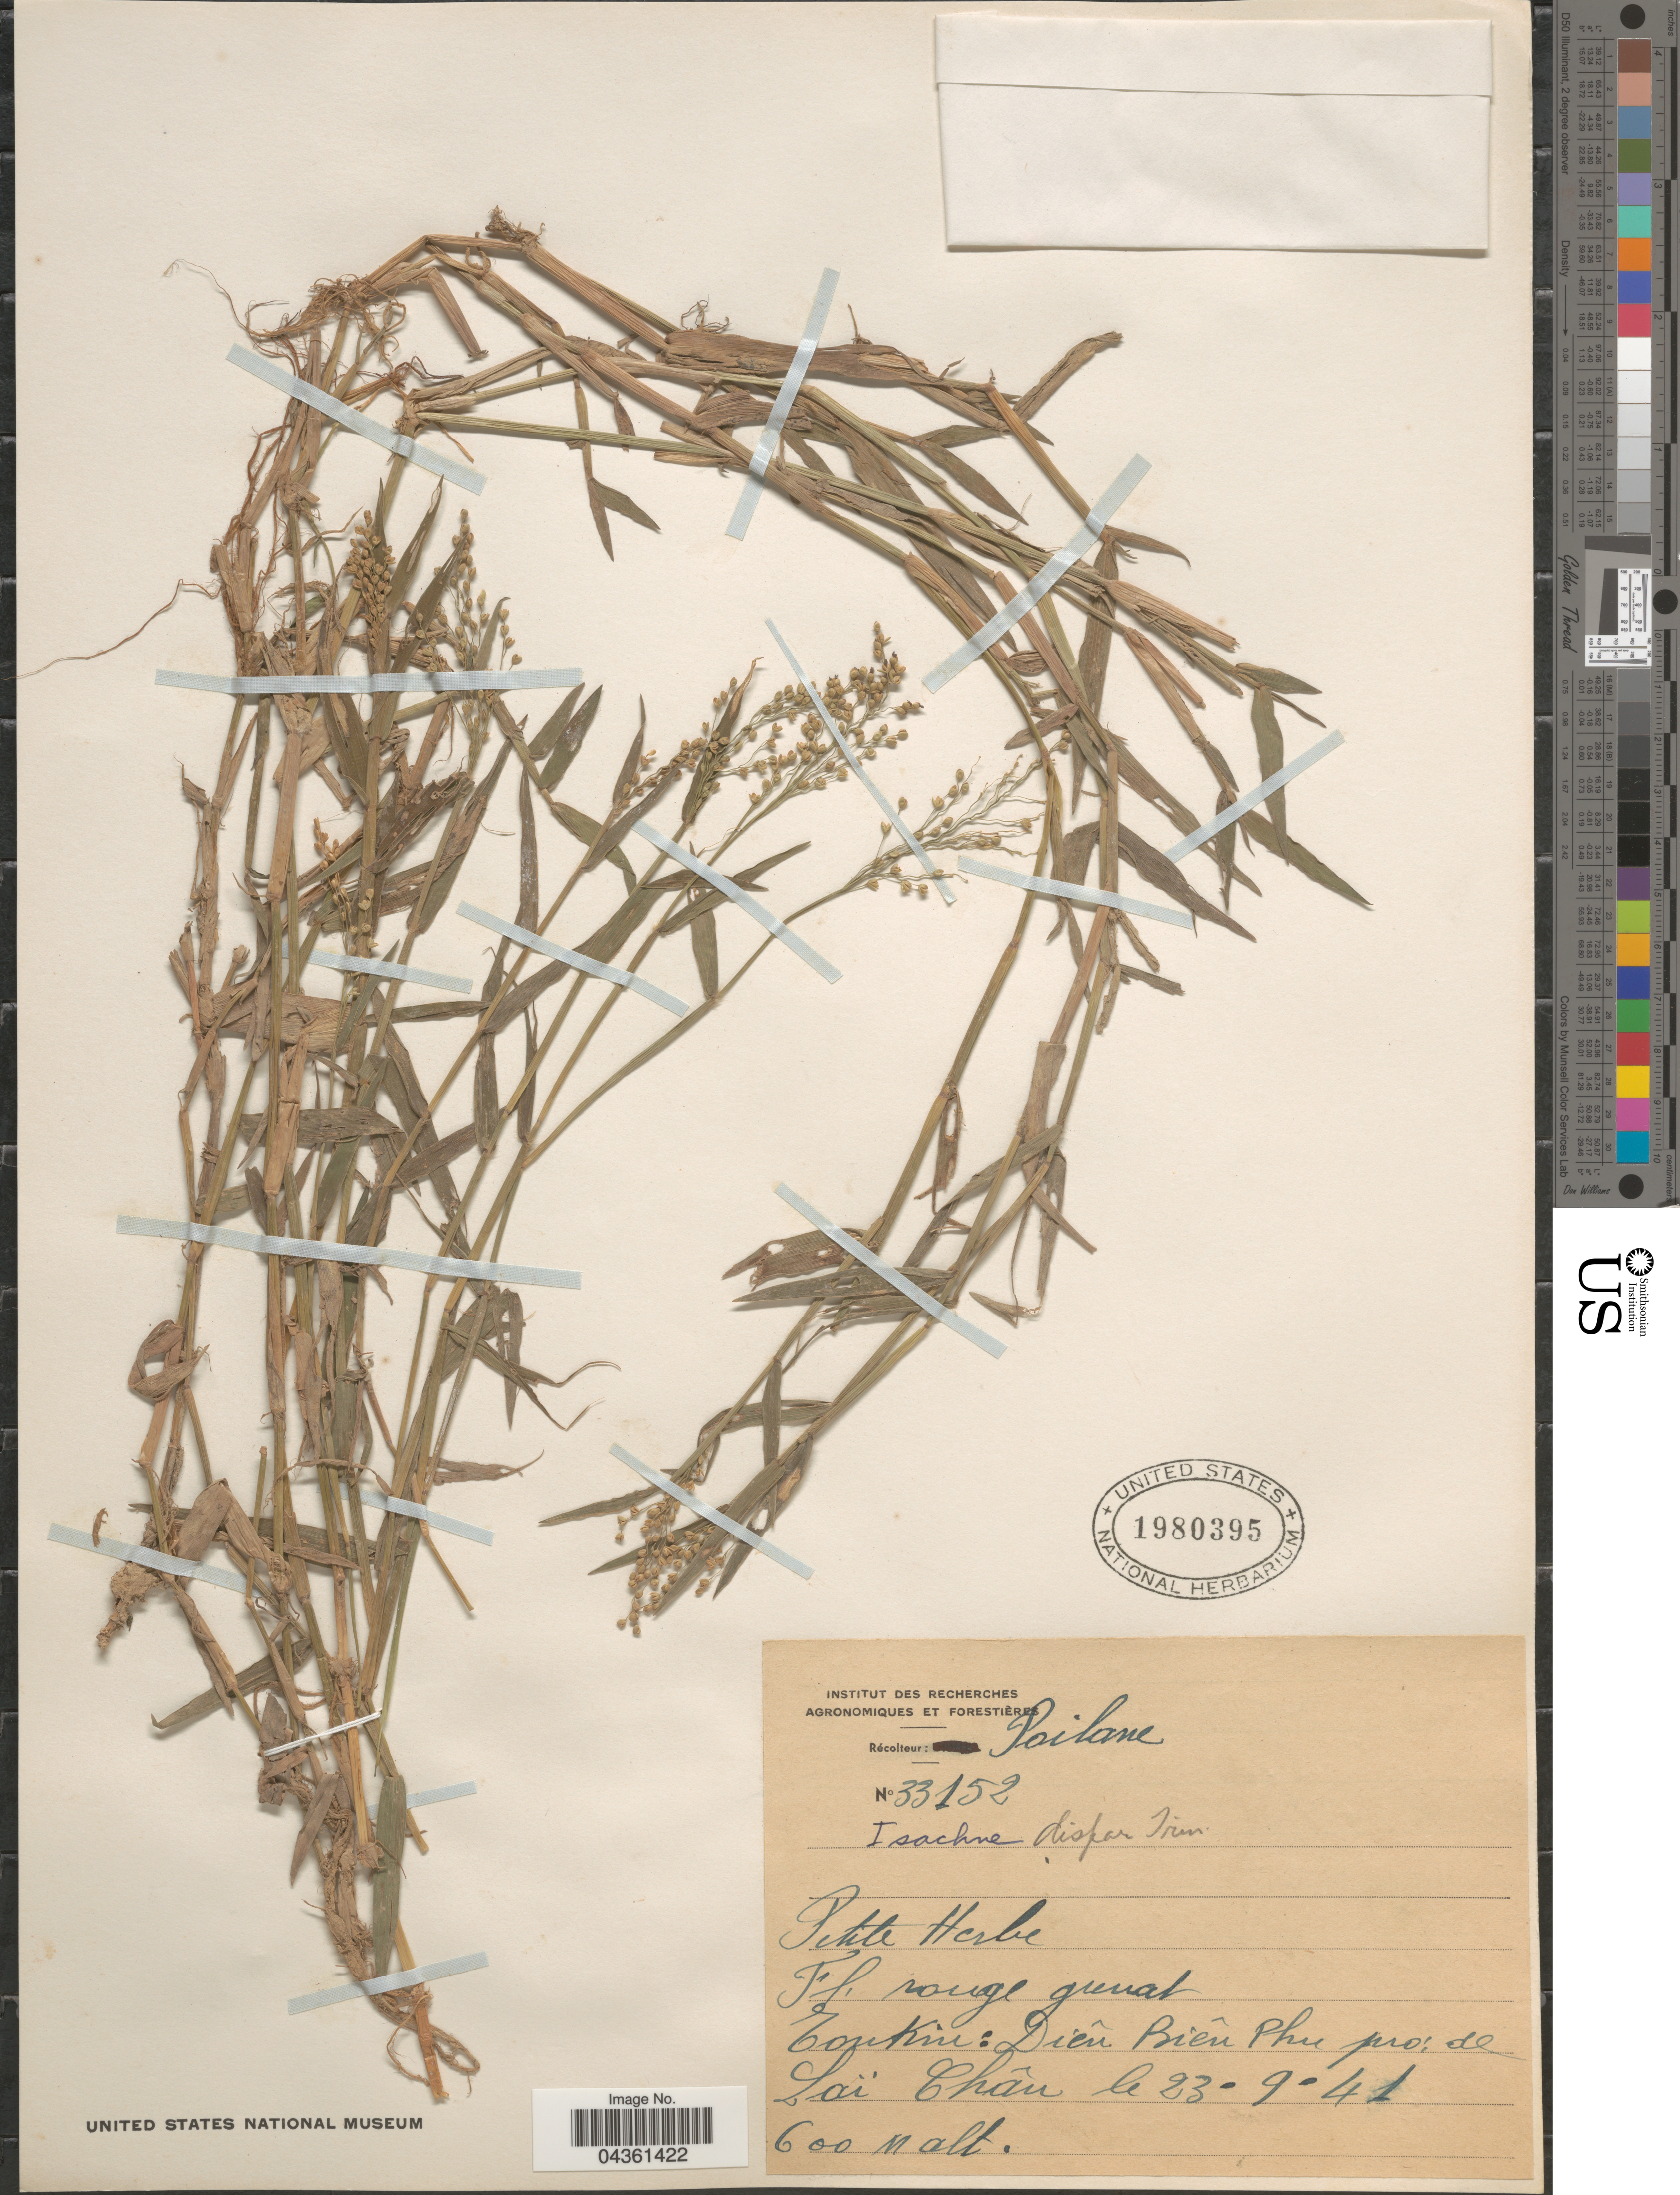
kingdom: Plantae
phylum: Tracheophyta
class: Liliopsida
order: Poales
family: Poaceae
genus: Isachne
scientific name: Isachne globosa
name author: (Thunb.) Kuntze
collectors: -. Poilane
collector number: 33152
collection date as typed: Transcribed d/m/y: 23/9/41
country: Vietnam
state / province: Lai Chau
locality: Tonkin: Dieû Bieû Phu pro: de Laï Châu.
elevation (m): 600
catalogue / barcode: US 1980395